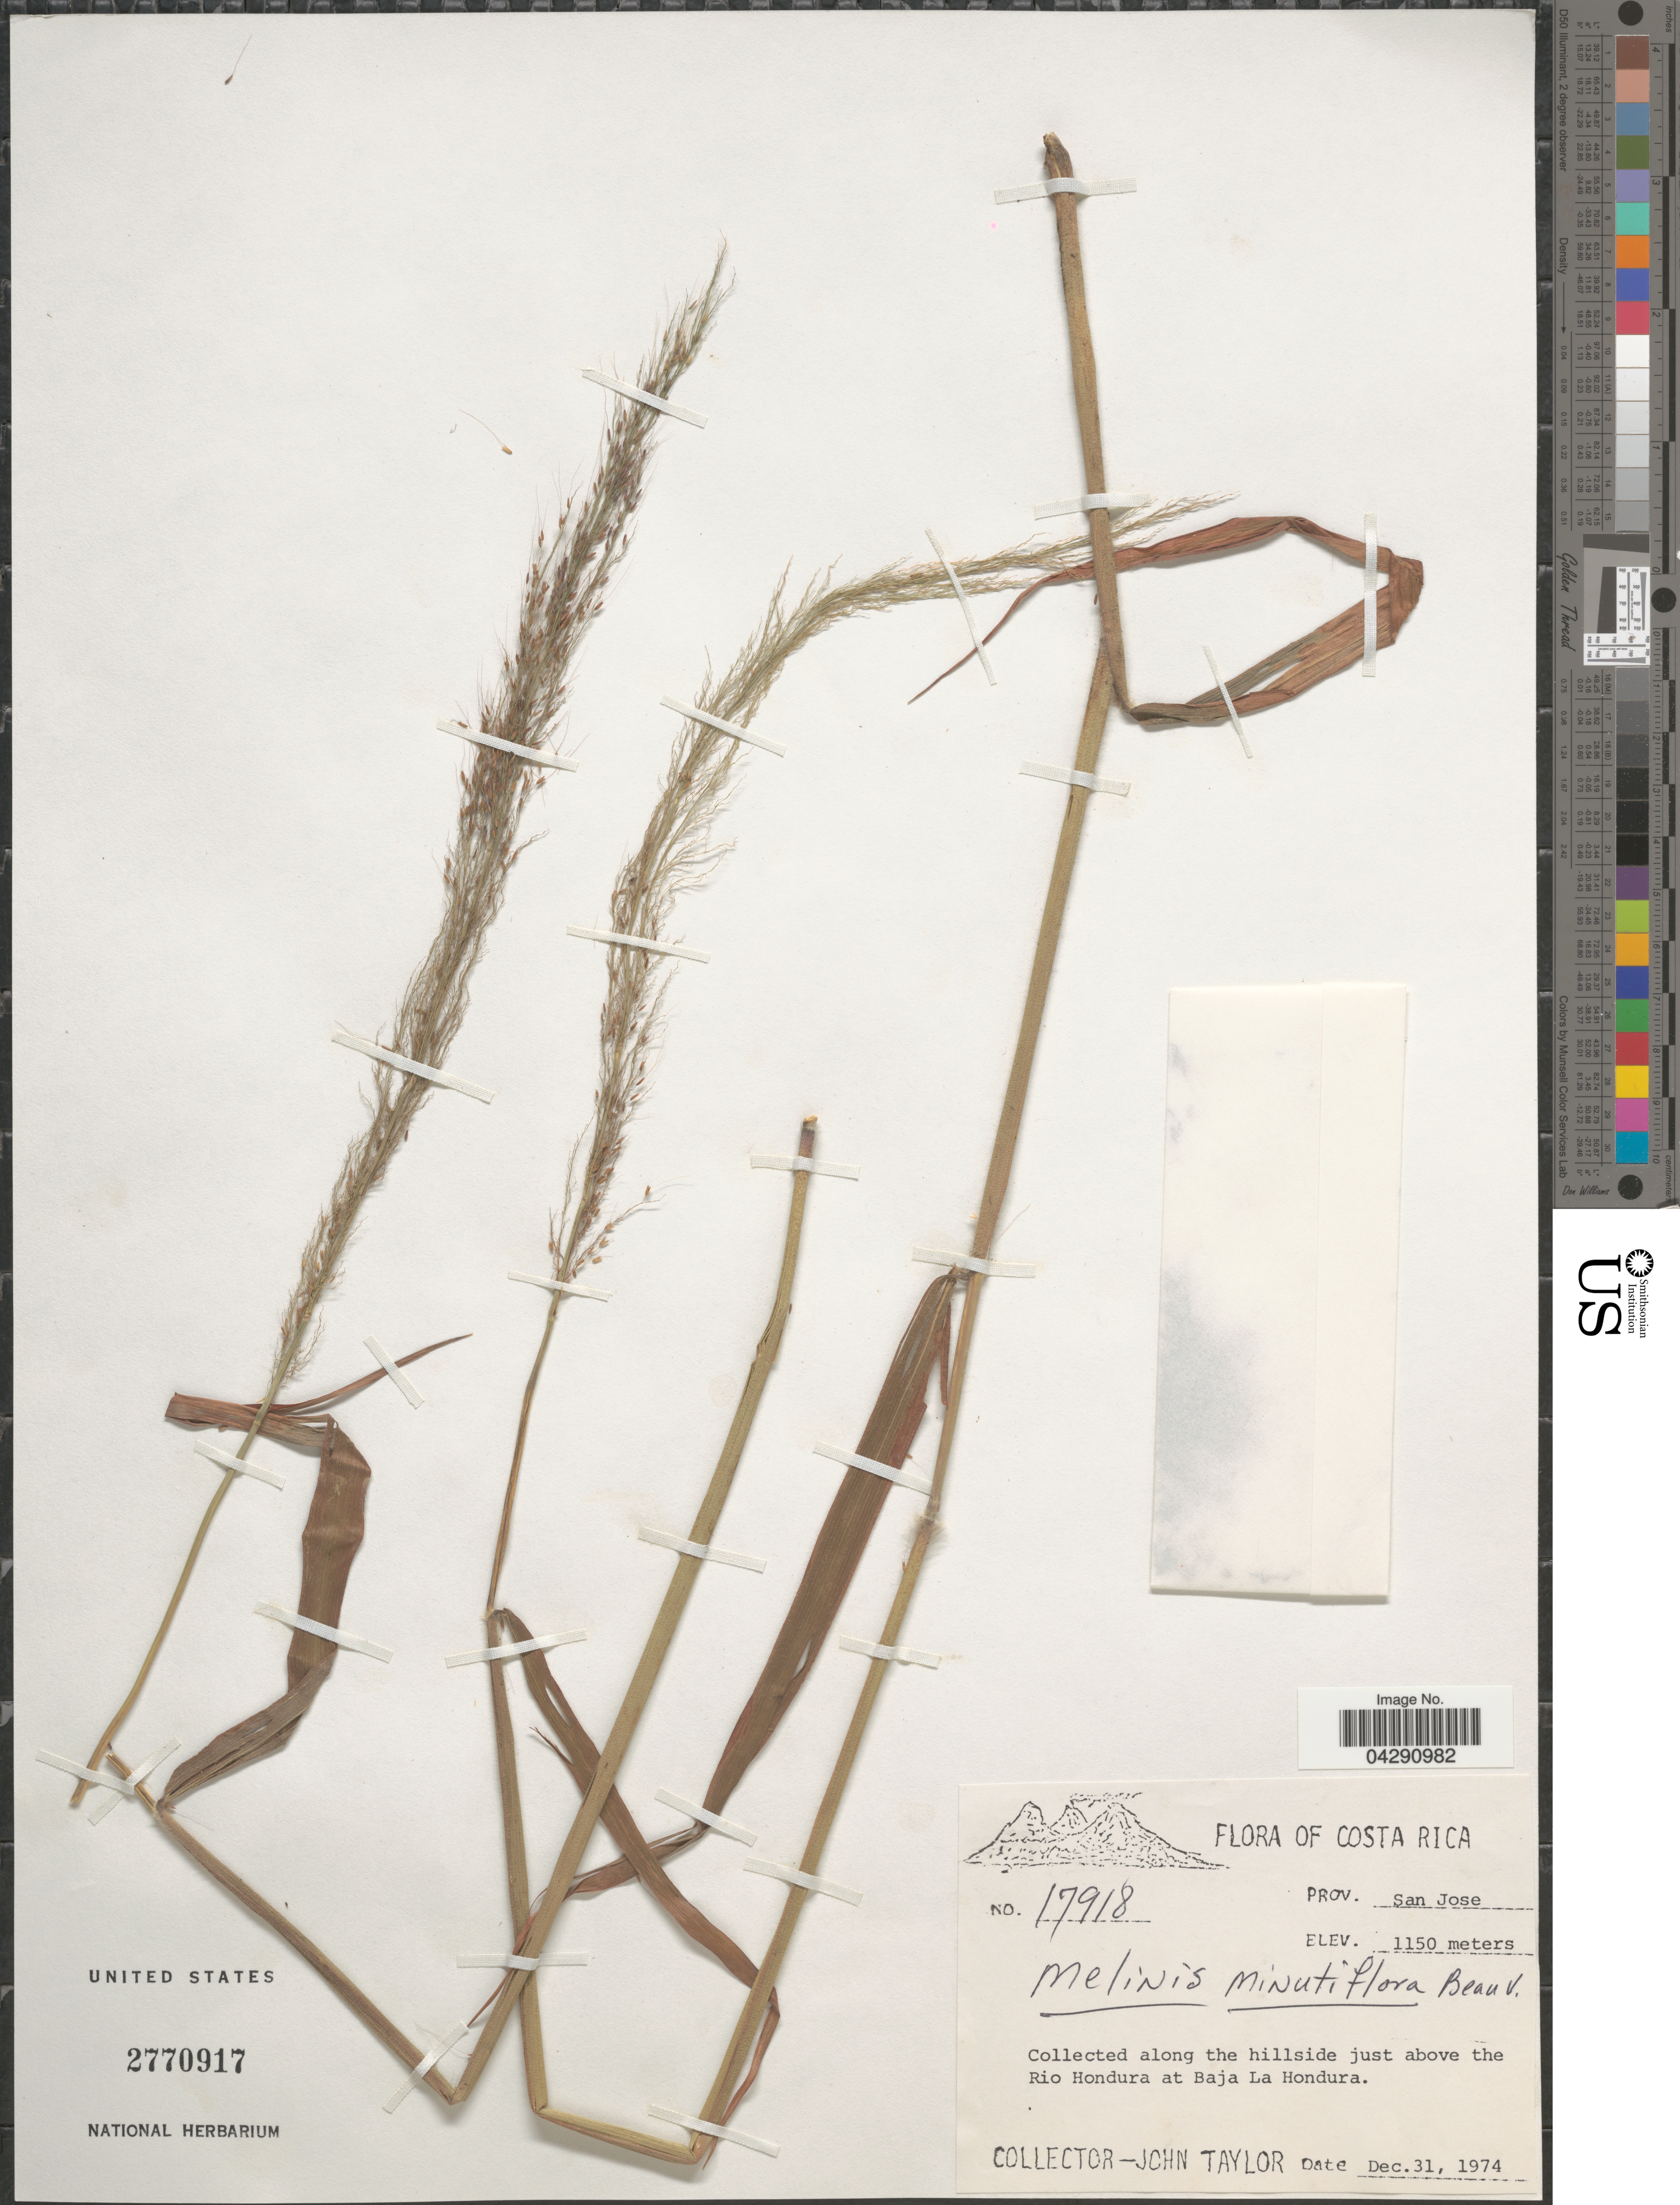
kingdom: Plantae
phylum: Tracheophyta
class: Liliopsida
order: Poales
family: Poaceae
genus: Melinis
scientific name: Melinis minutiflora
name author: P. Beauv.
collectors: J. Taylor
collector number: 17918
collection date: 1974-12-31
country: Costa Rica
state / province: San José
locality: Along the hillside just above the Rio Hondura at Baja La Hondura.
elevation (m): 1150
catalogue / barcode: US 2770917